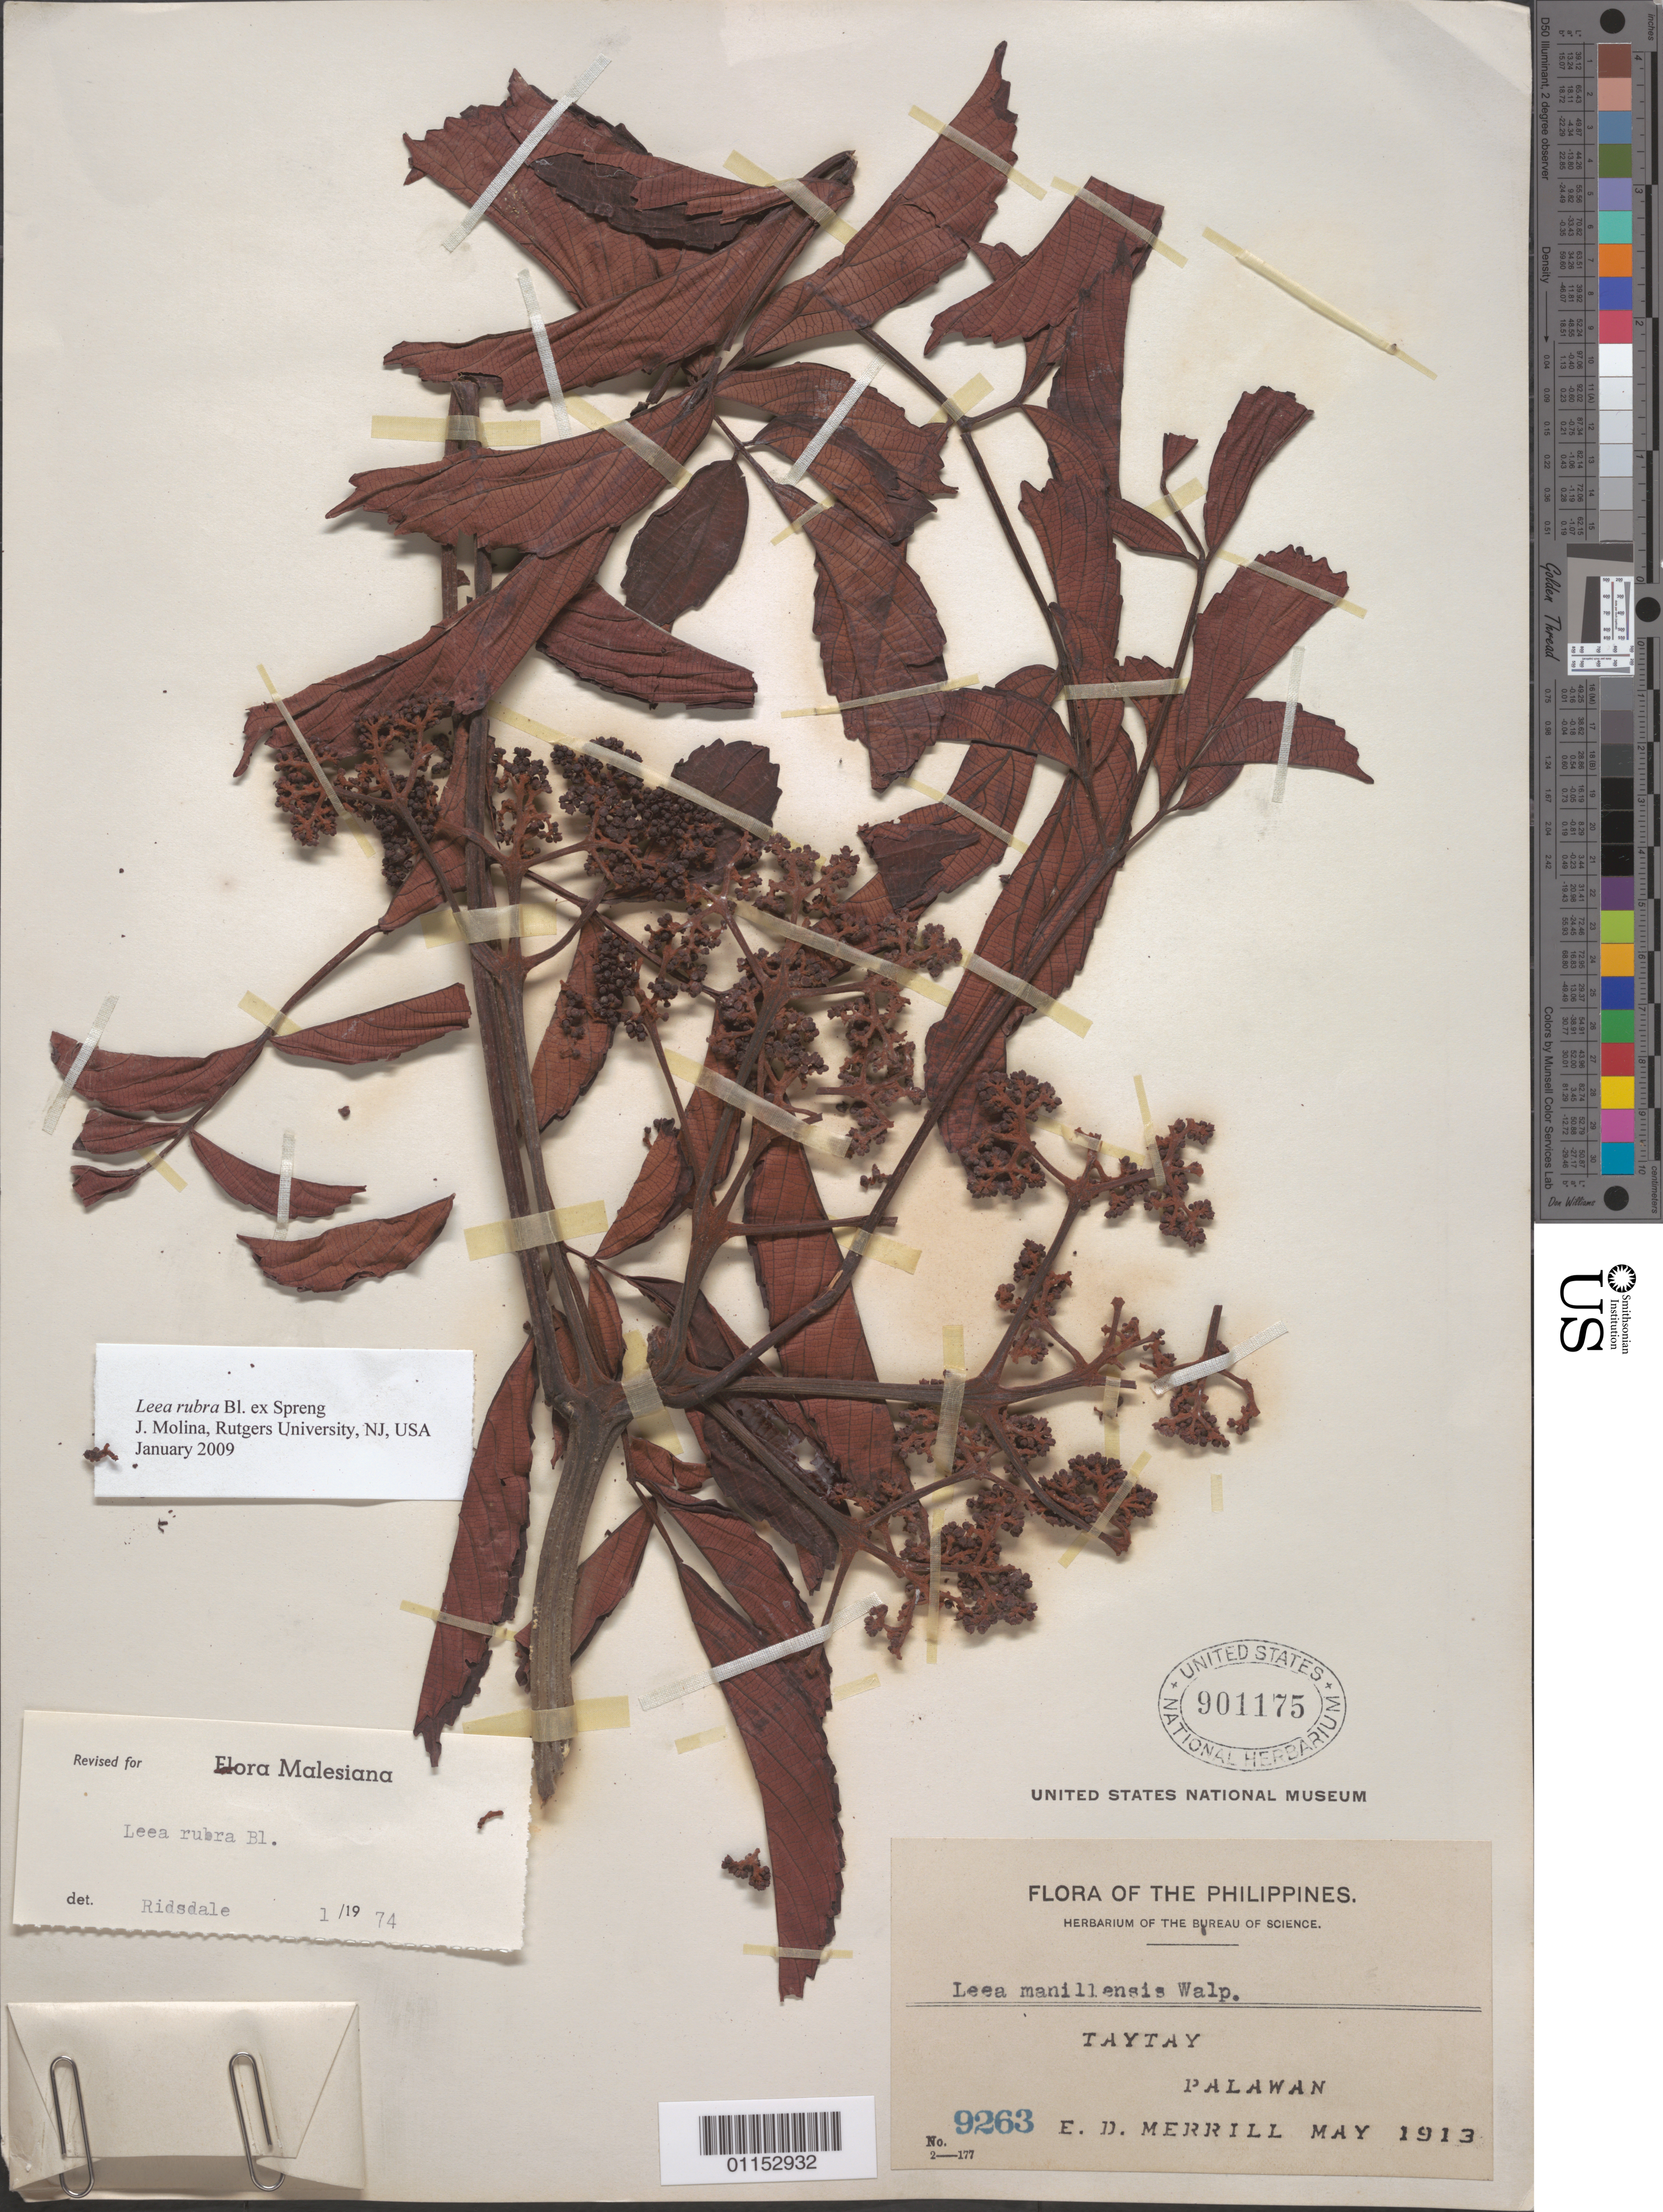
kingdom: Plantae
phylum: Tracheophyta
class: Magnoliopsida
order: Vitales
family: Vitaceae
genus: Leea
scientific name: Leea rubra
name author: Blume & Spreng.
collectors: E. D. Merrill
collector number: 9263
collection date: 1913-05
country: Philippines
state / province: Mimaropa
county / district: Palawan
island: Palawan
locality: Taytay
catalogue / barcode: US 901175